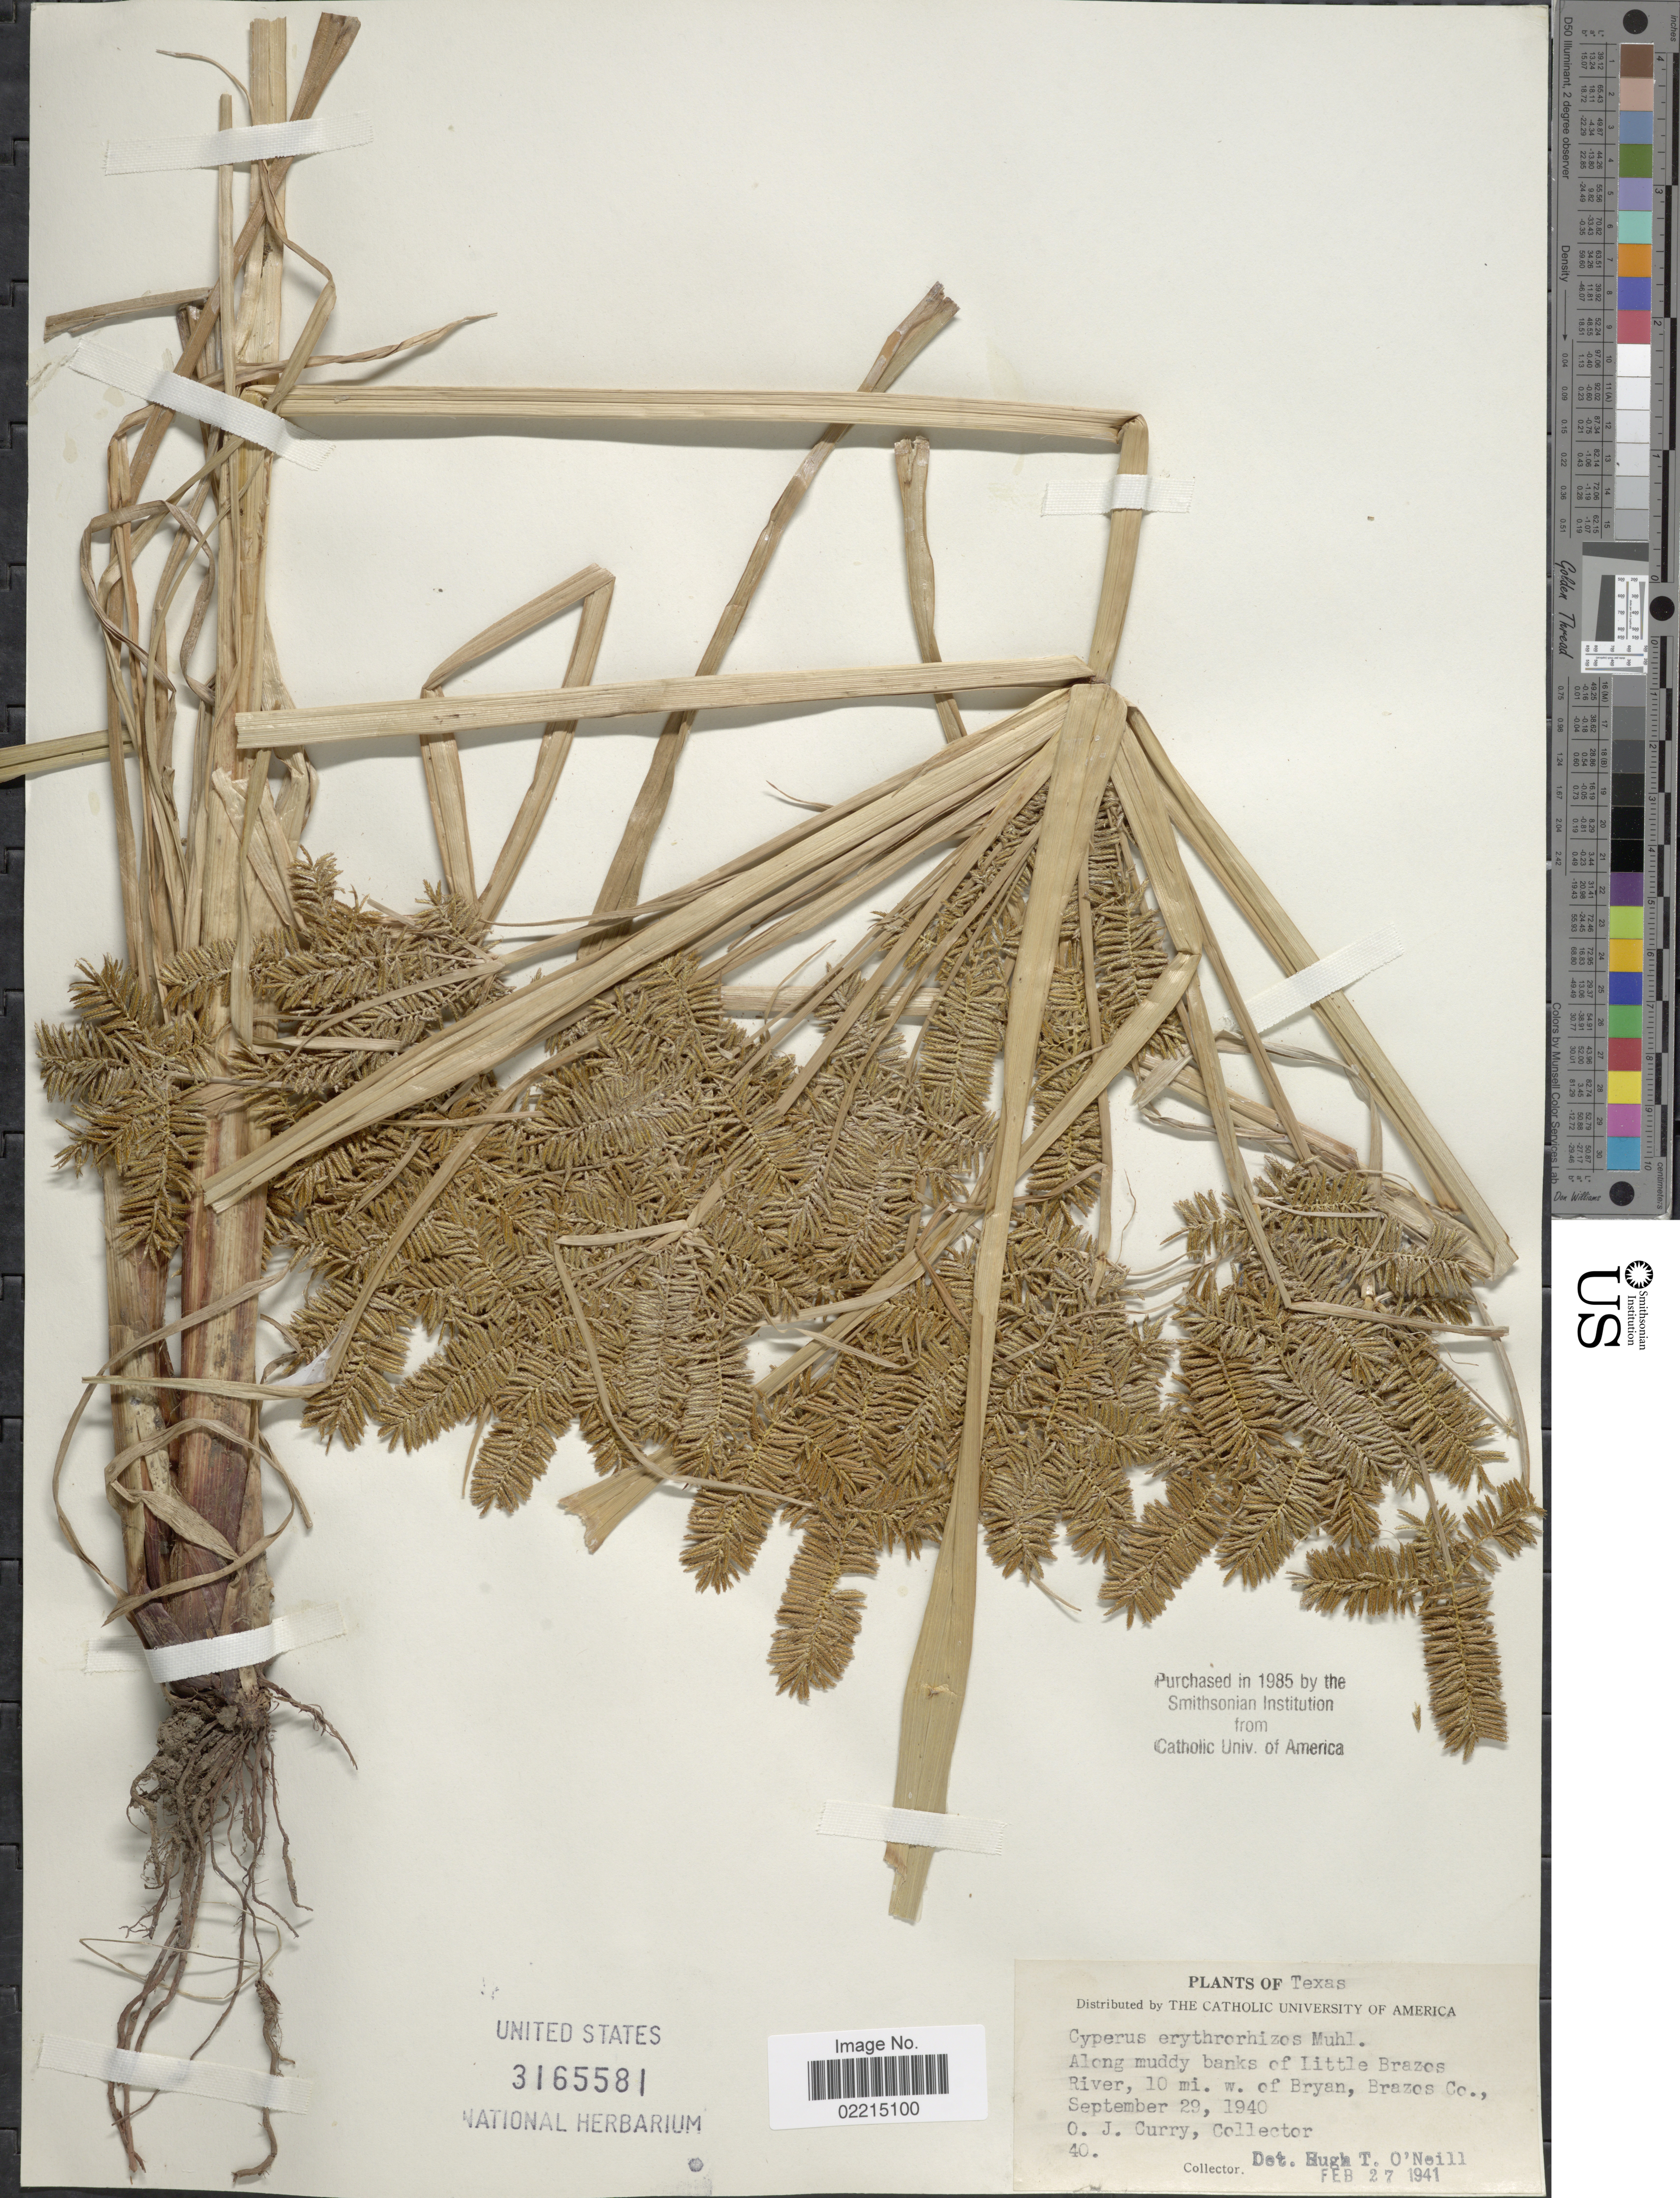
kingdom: Plantae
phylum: Tracheophyta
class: Liliopsida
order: Poales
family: Cyperaceae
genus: Cyperus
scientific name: Cyperus erythrorhizos Muhl.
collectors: O. Curry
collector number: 40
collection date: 1940-09-29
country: United States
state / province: Texas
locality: Banks of Little Brazos River, 10 mi. w. of Bryan, Brazos Co.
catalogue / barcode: US 3165581